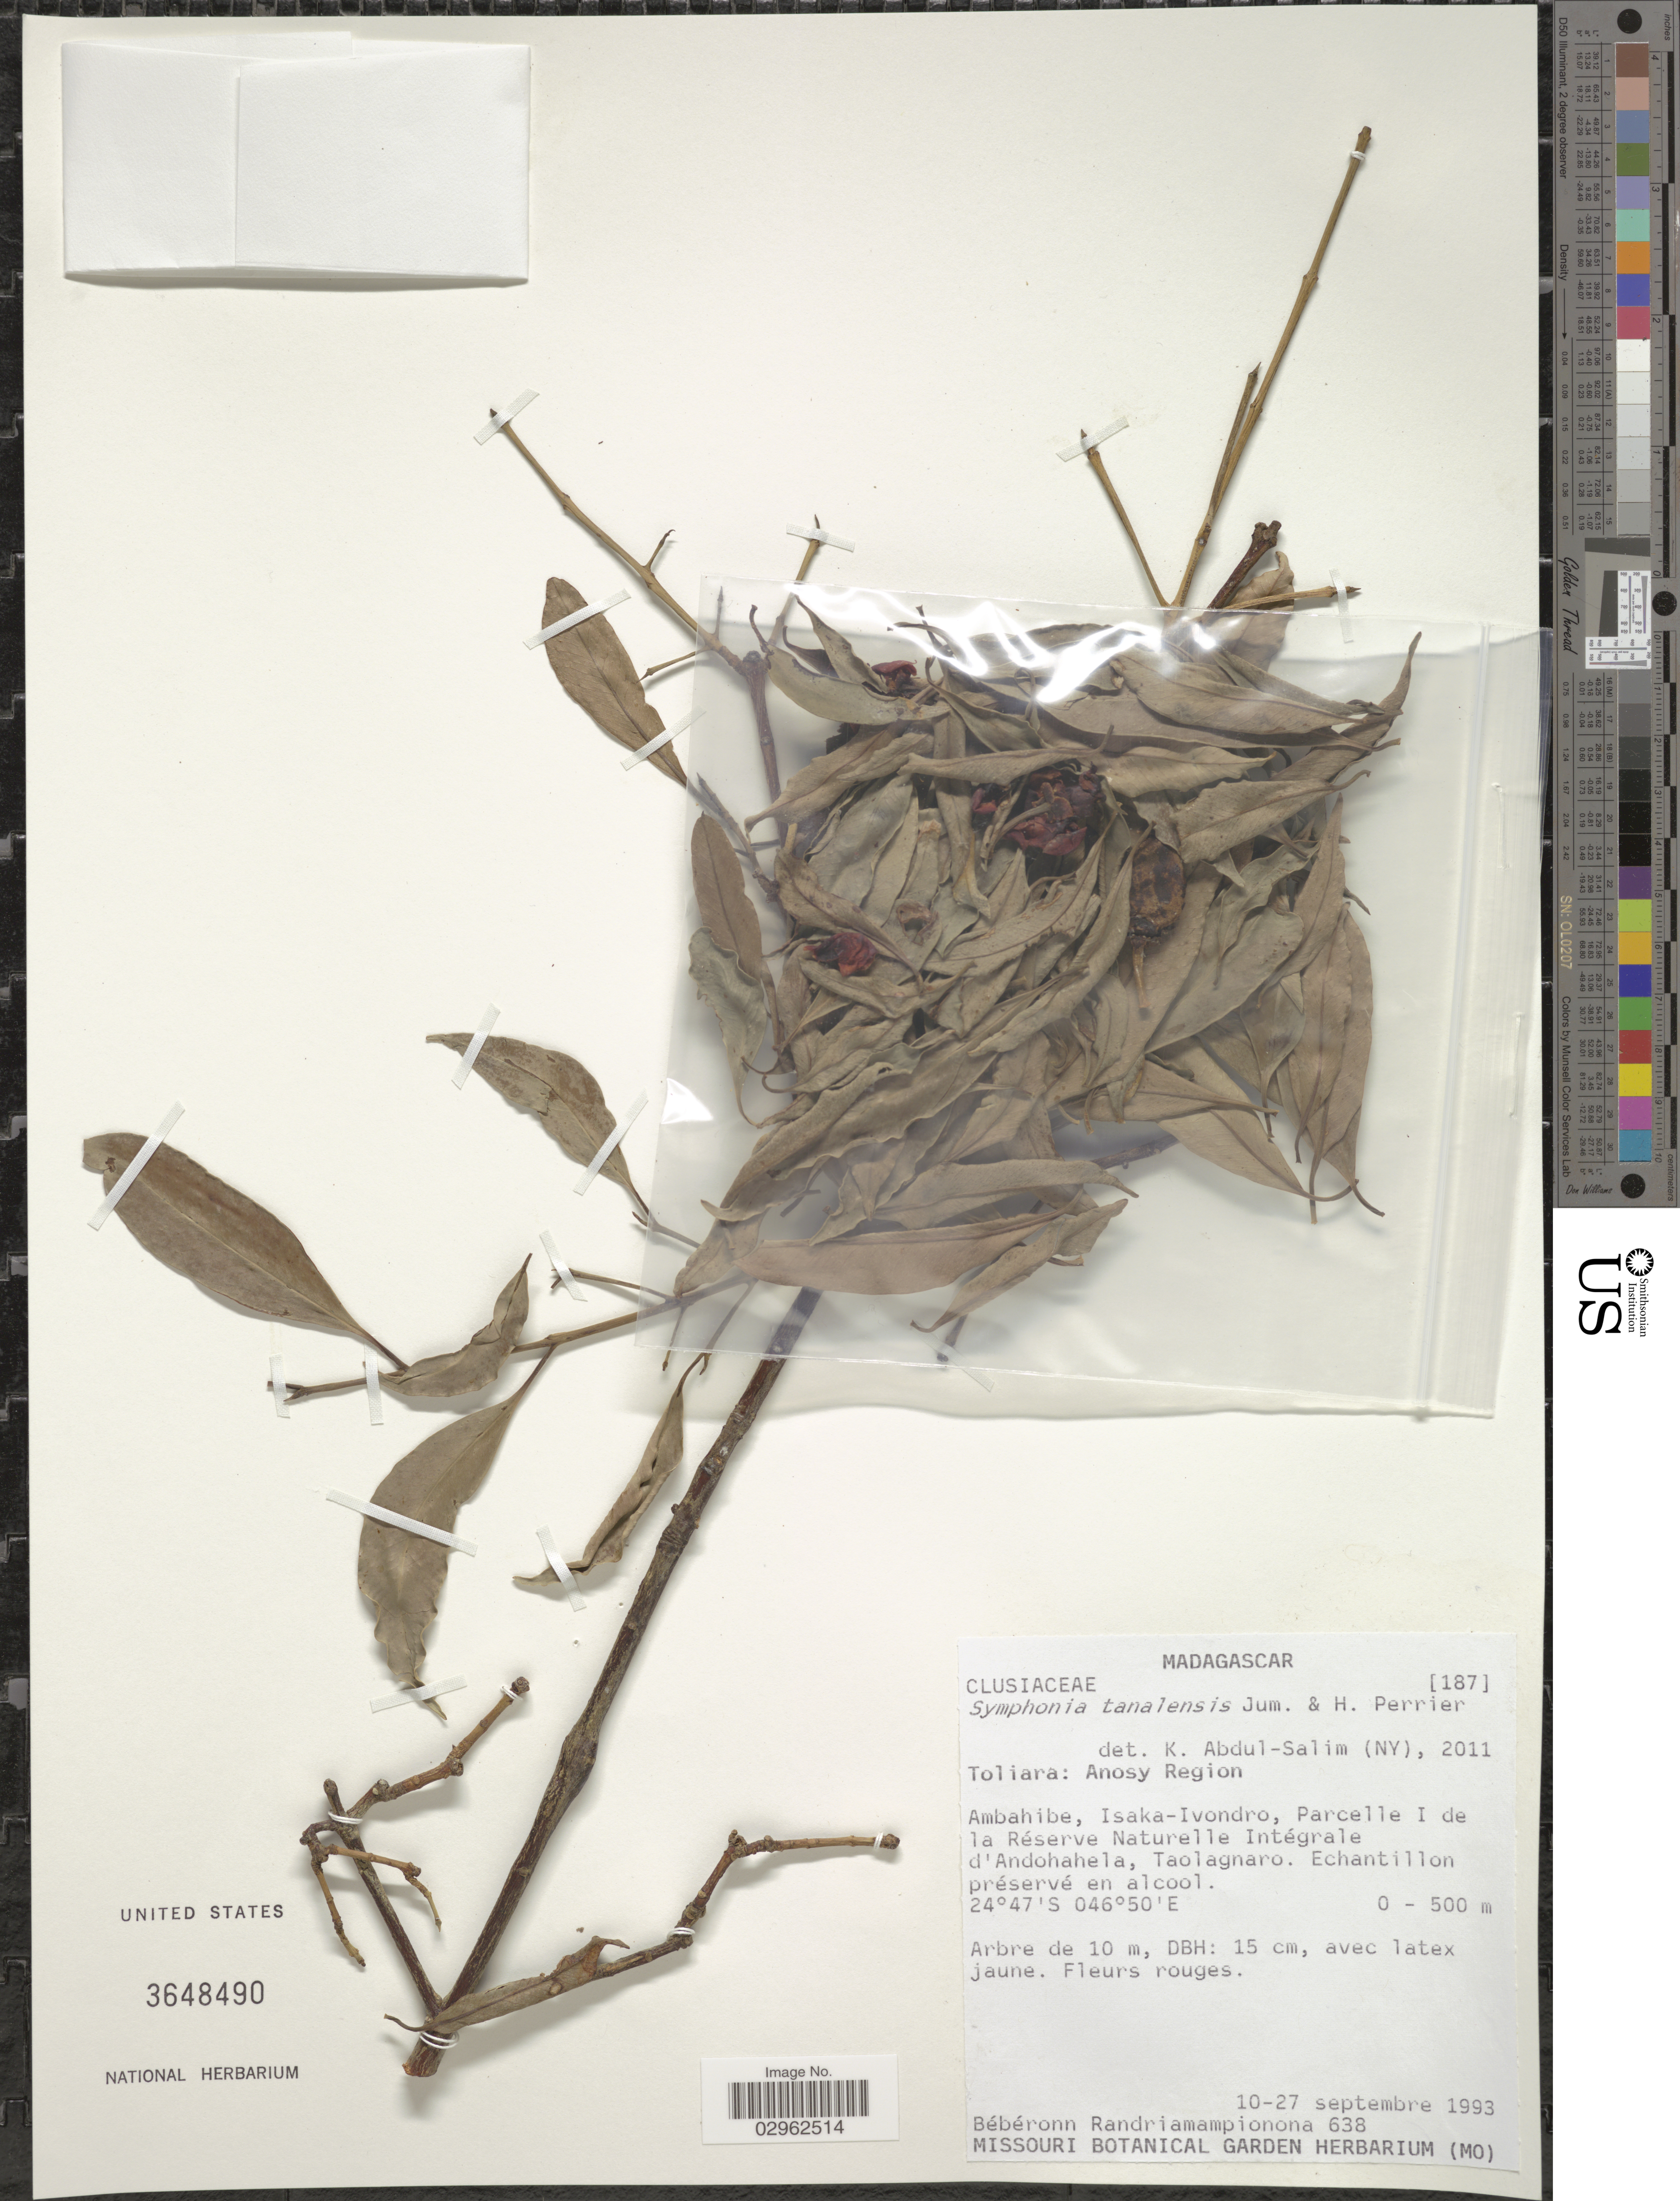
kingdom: Plantae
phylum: Tracheophyta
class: Magnoliopsida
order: Malpighiales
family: Clusiaceae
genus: Symphonia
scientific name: Symphonia tanalensis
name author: Jum. & H. Perrier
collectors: B. Randriamampionona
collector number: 638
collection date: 1993-09-10/1993-09-27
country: Madagascar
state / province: Anosy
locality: Anosy Region. Ambahibe, Isaka-Ivondro, Parcelle I de la Réserve Naturelle Intégrale d' Andohahela, Taolagnaro.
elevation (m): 0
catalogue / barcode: US 3648490